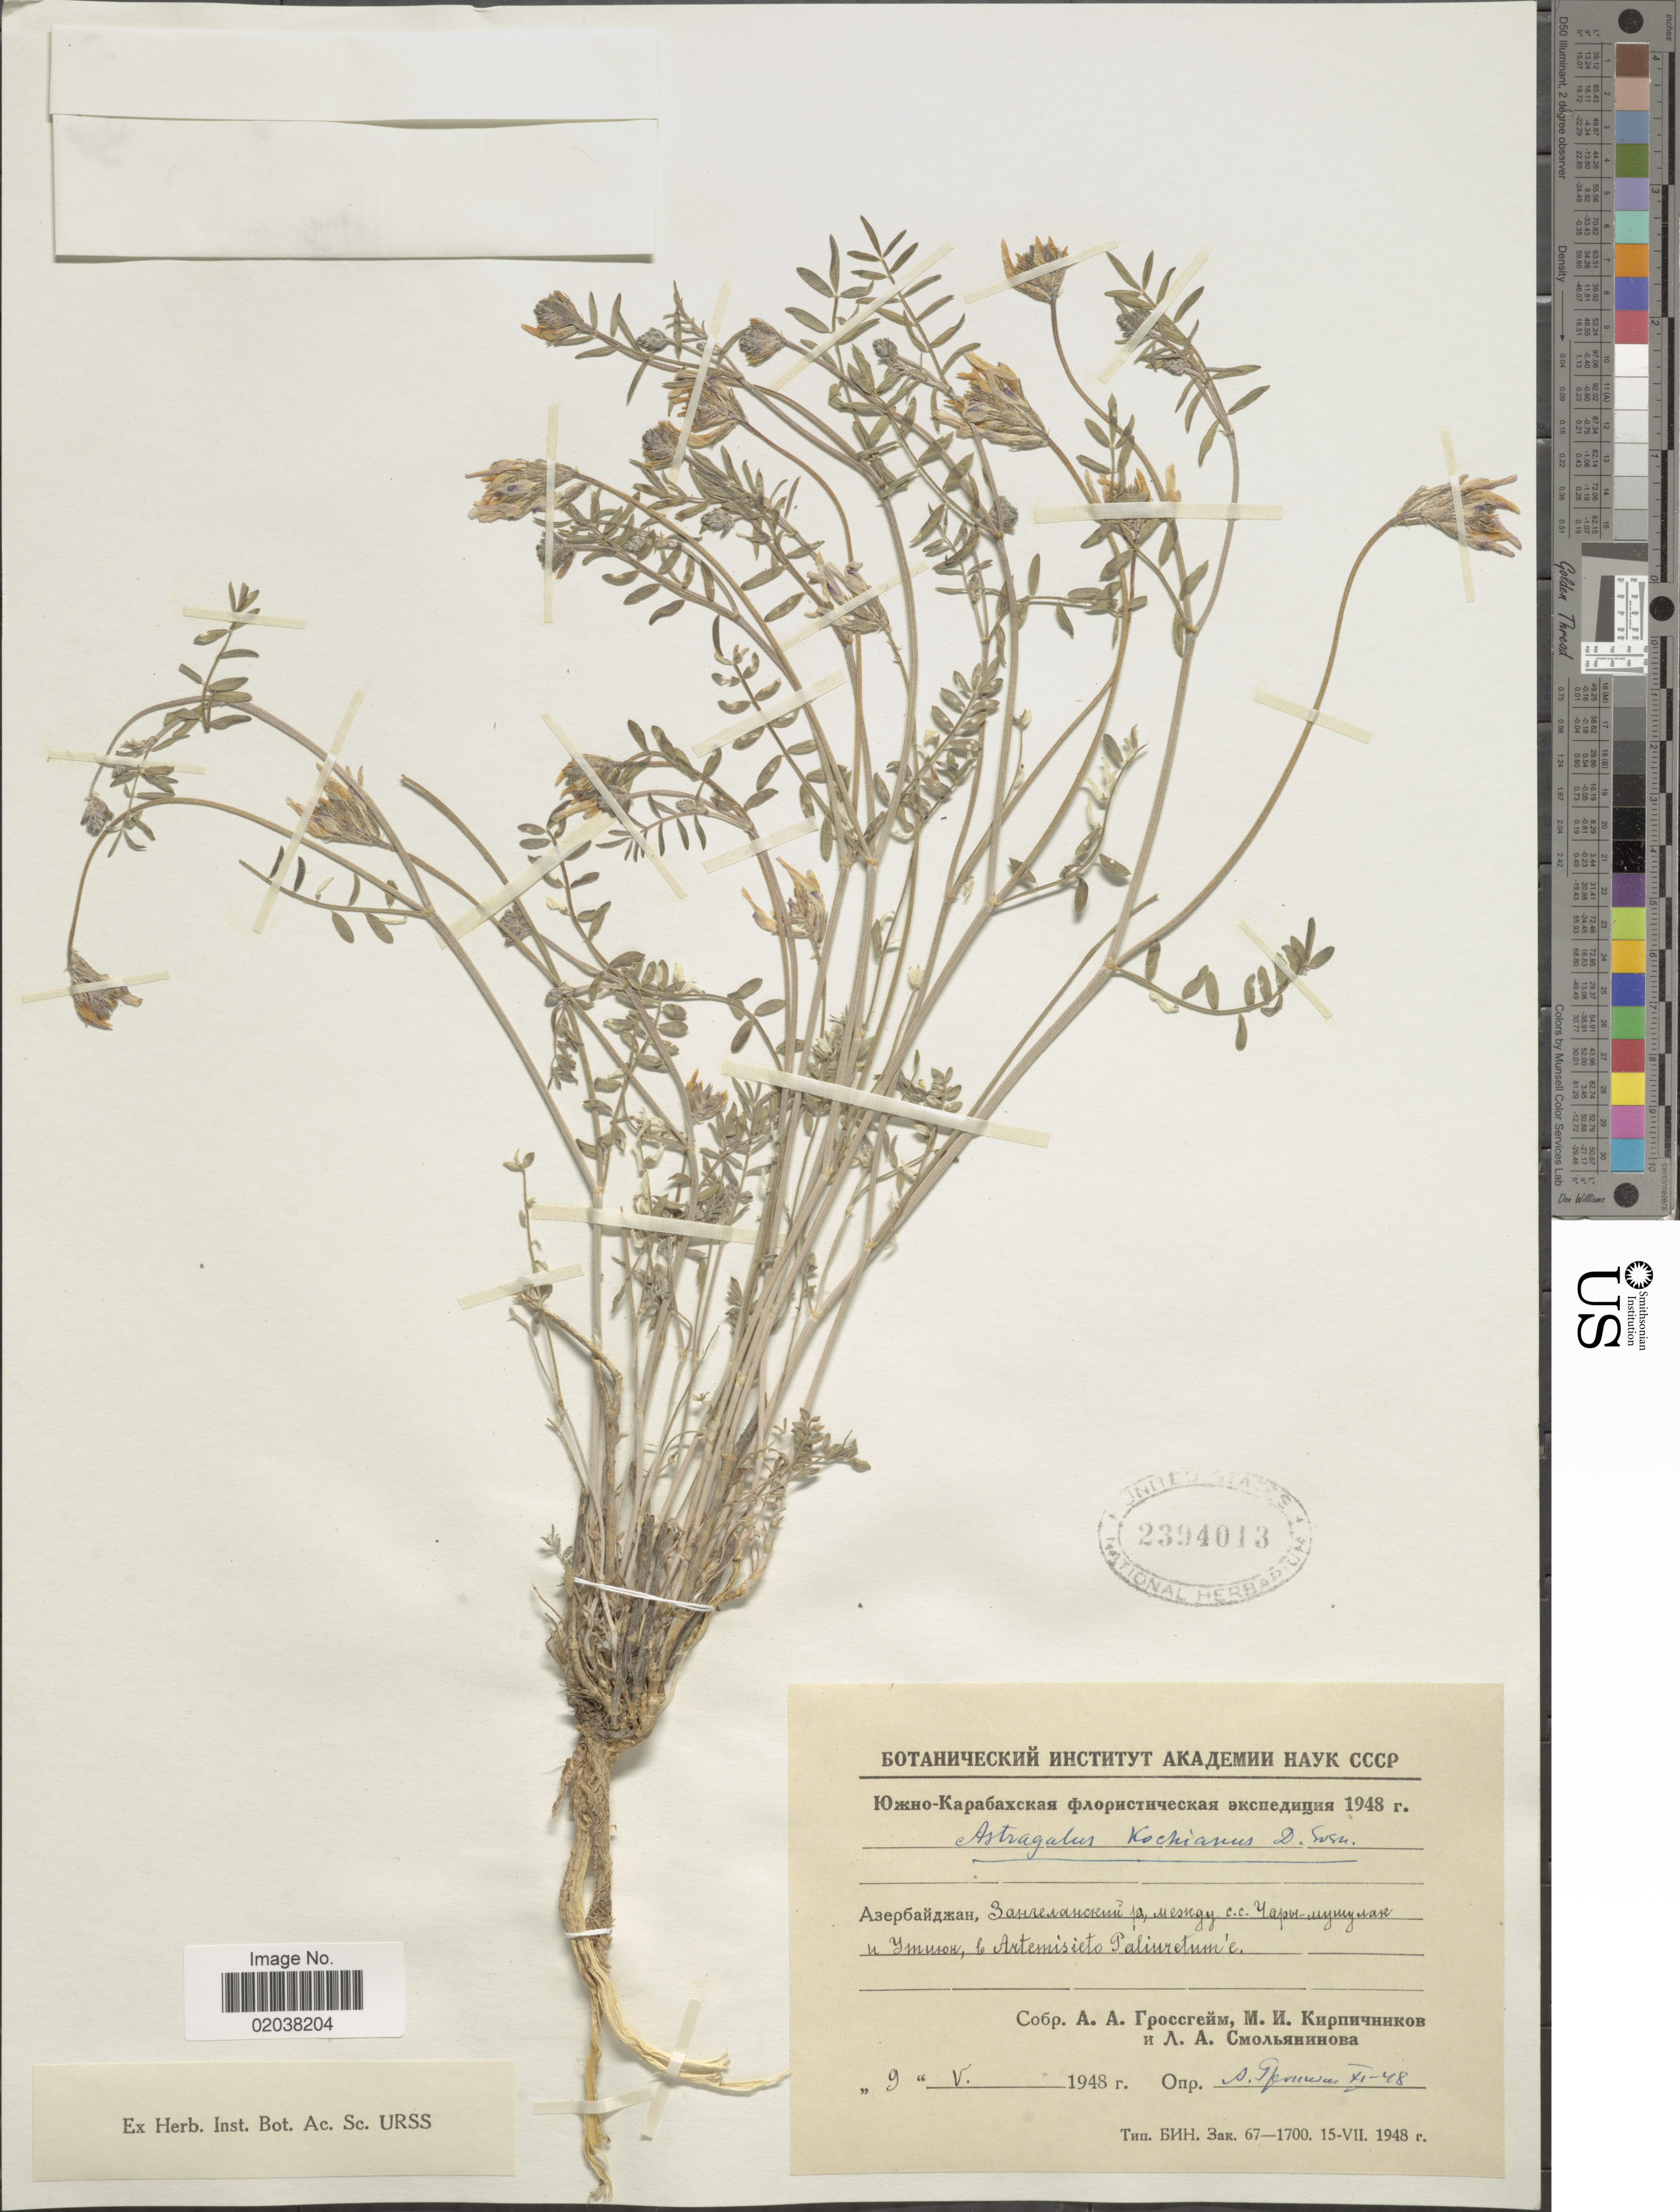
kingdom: Plantae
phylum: Tracheophyta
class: Magnoliopsida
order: Fabales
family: Fabaceae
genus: Astragalus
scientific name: Astragalus kochianus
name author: Sosn.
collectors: A. Grossgame, M. Kirpicznikov & L. Smolnyaninova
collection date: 1948-05-09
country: Azerbaijan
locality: Zangilan Rayon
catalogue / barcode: US 2394013